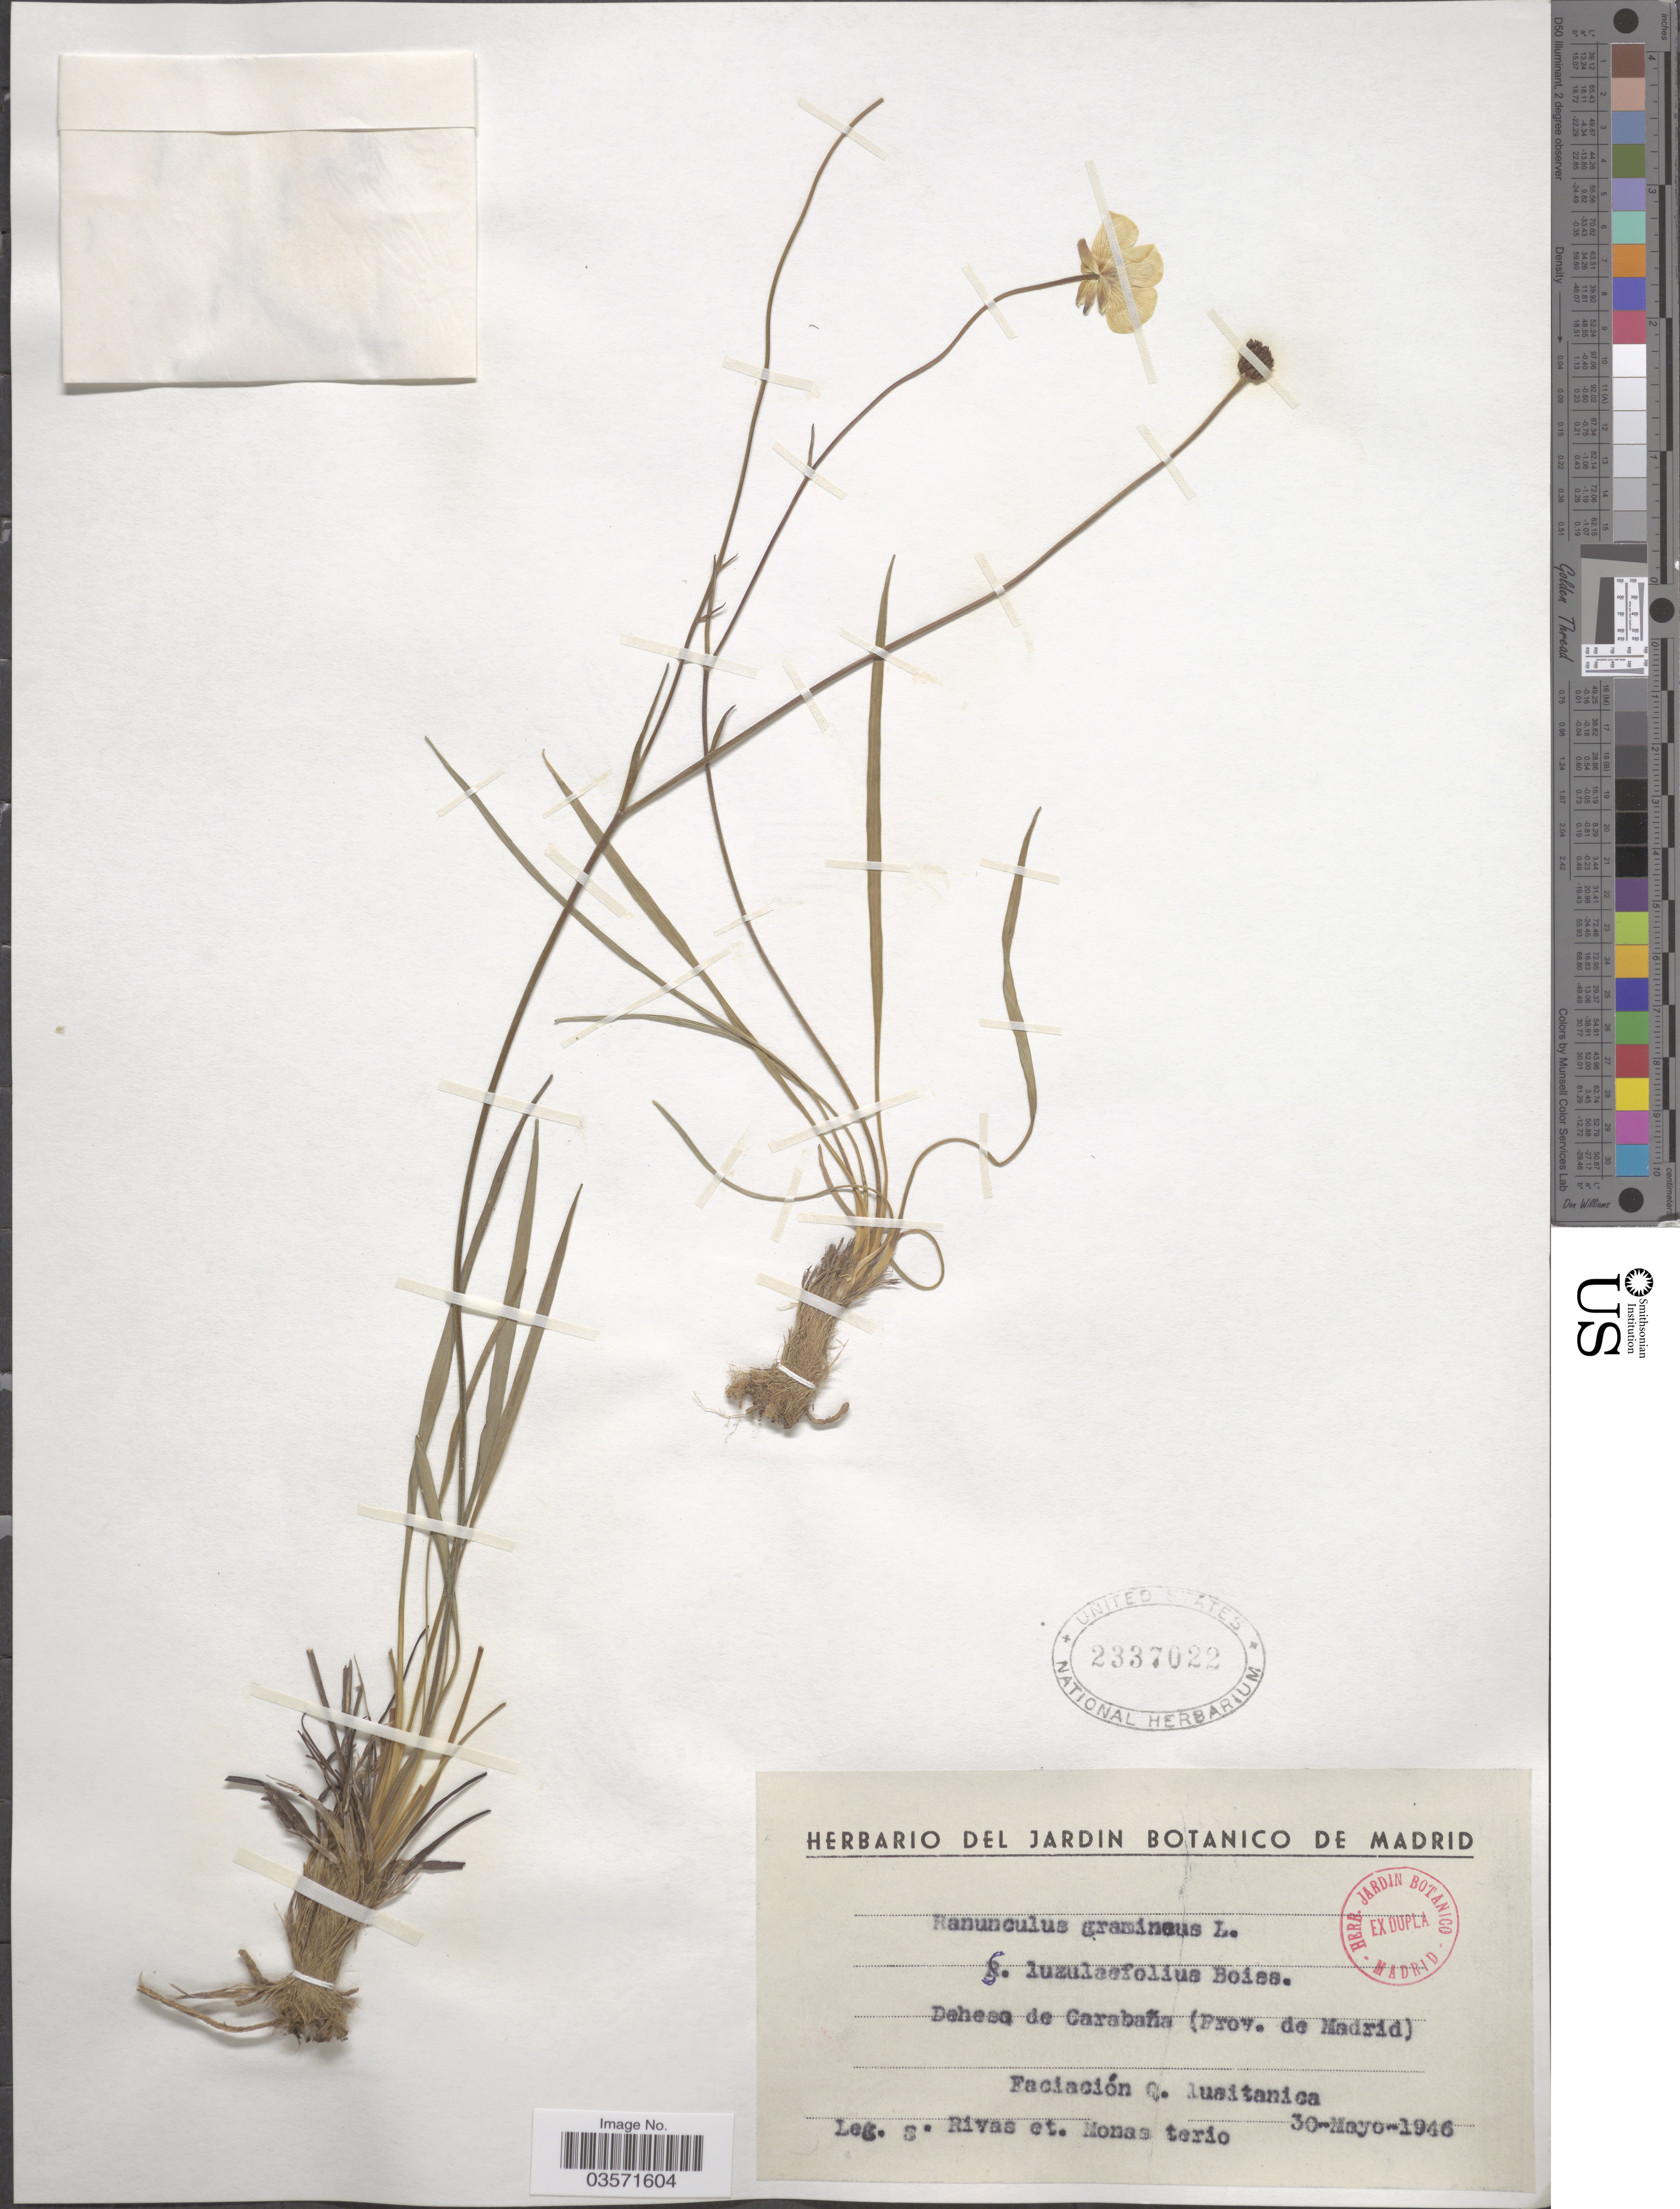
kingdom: Plantae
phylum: Tracheophyta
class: Magnoliopsida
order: Ranunculales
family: Ranunculaceae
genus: Ranunculus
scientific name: Ranunculus gramineus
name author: L.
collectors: S. Rivas & Monasterio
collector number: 6*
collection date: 1946-05-30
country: Portugal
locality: Faciación Q. Lusitanica.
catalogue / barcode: US 2337022